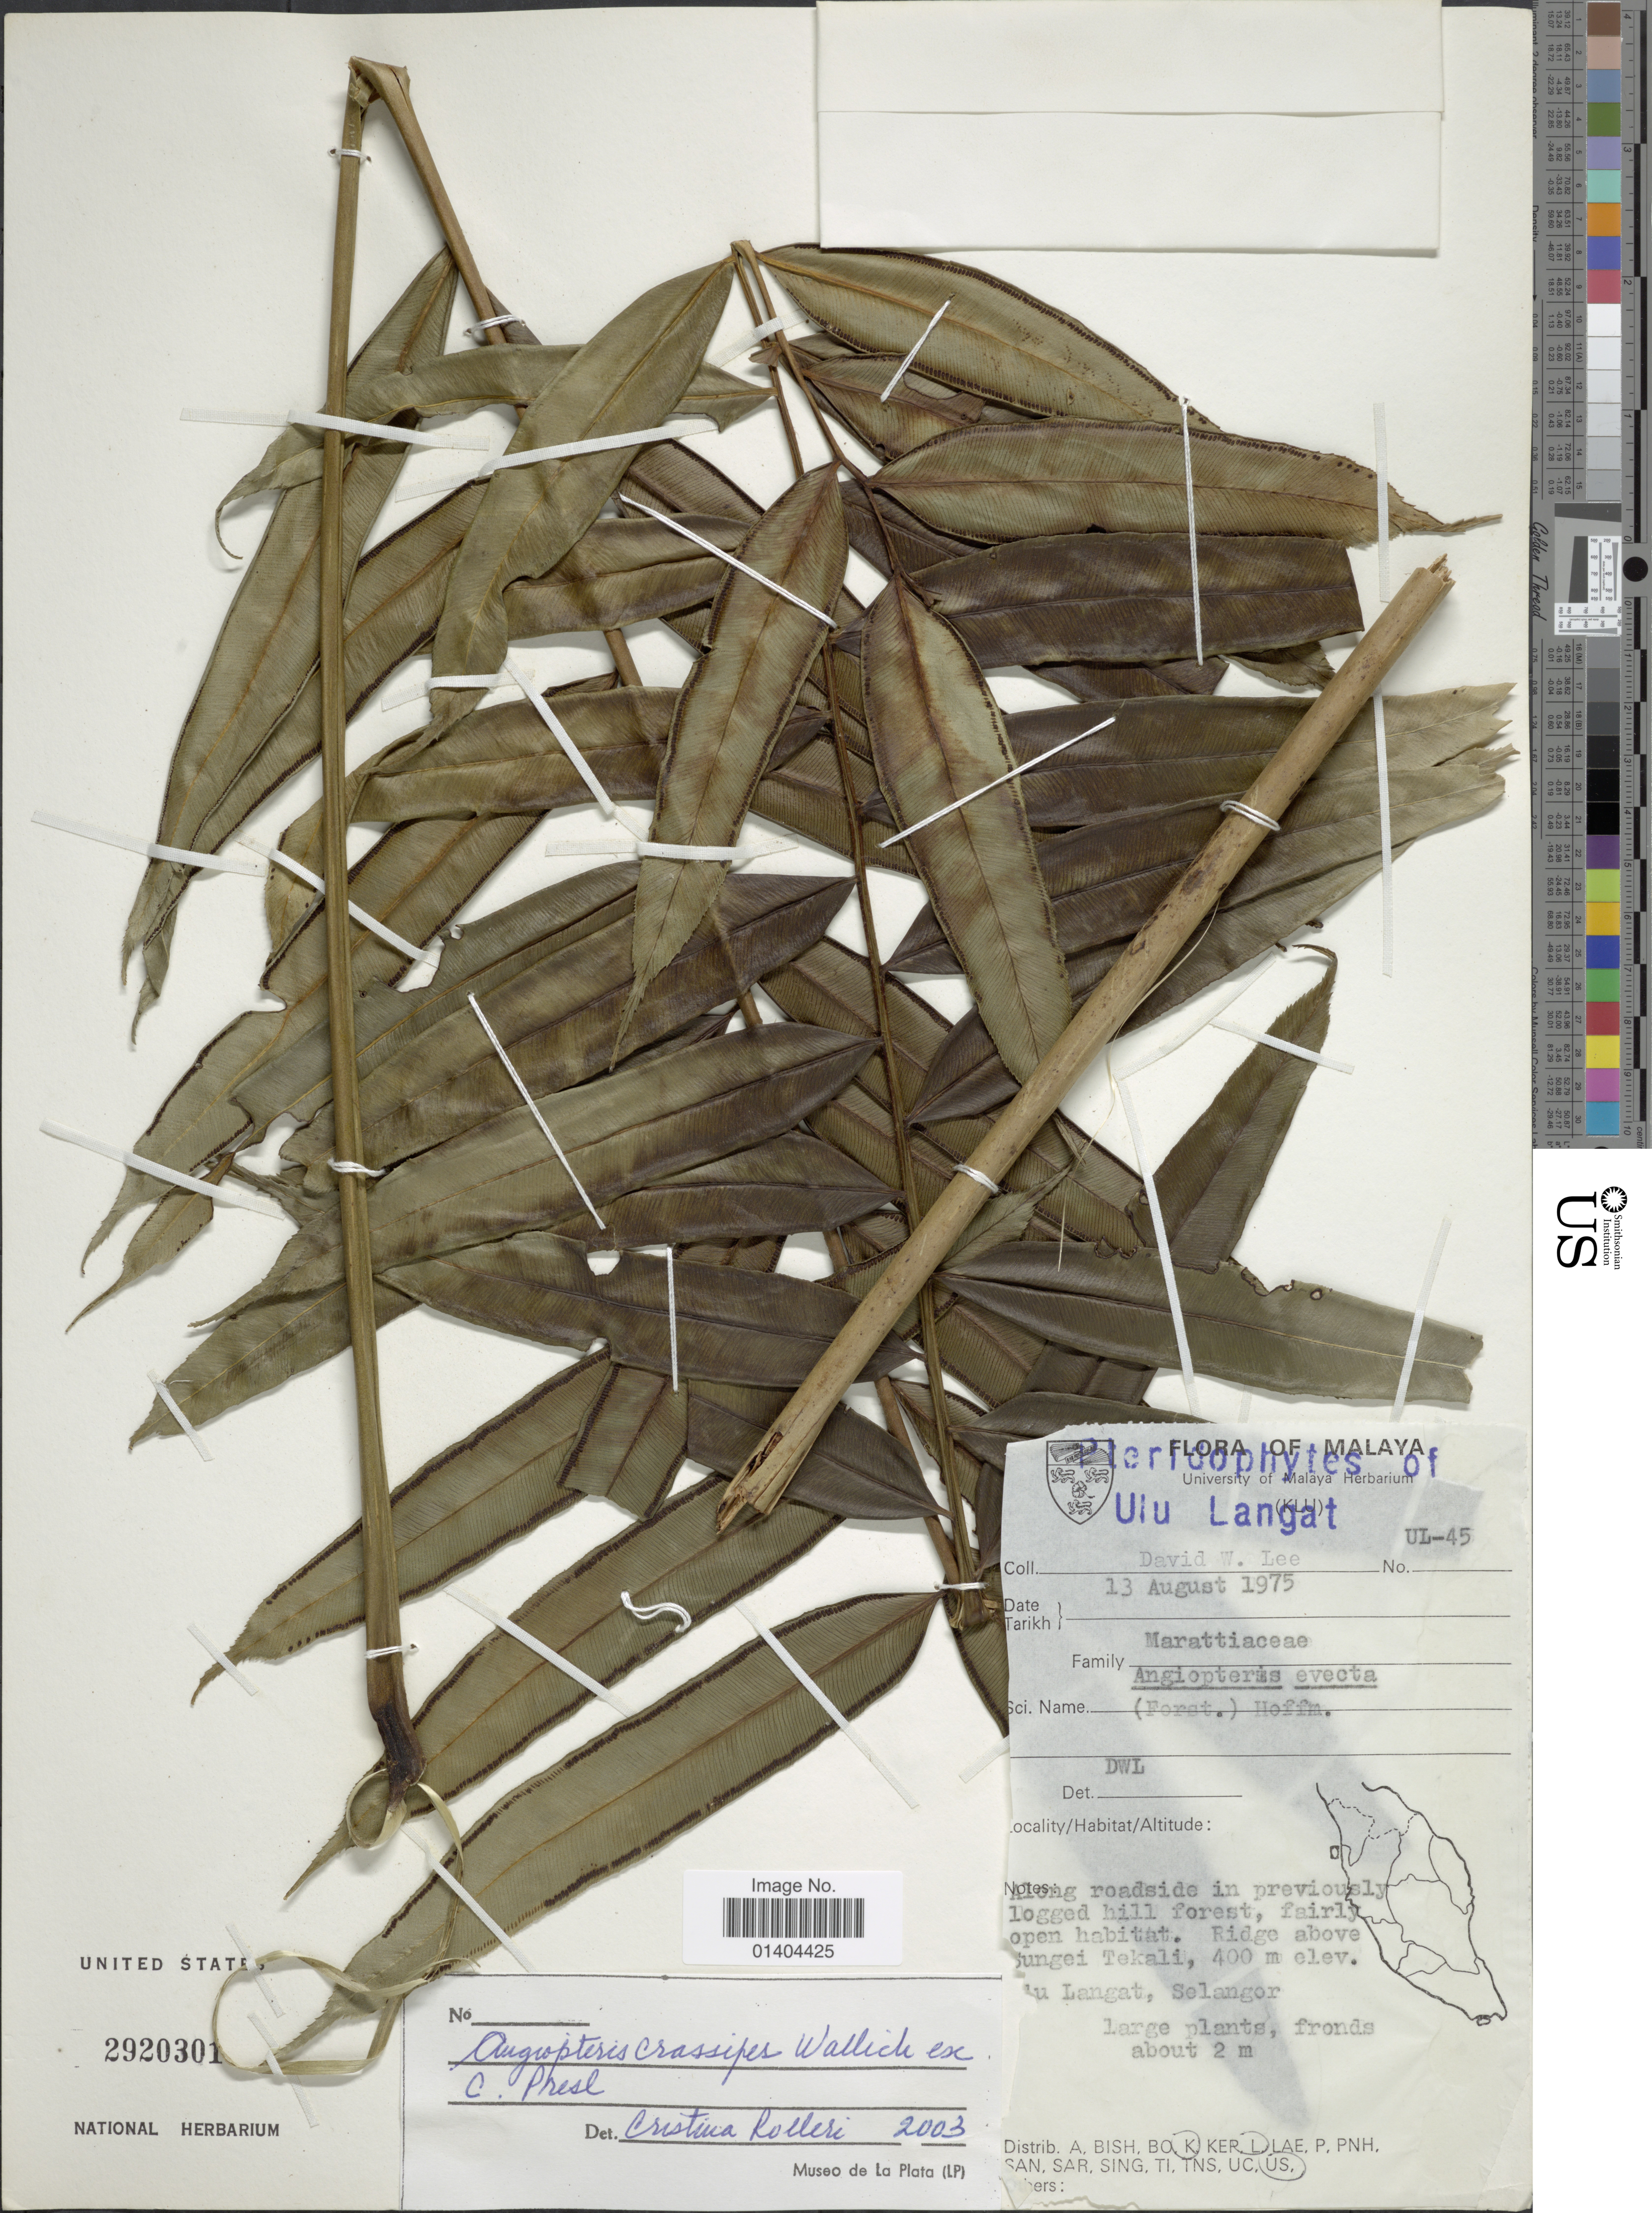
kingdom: Plantae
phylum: Tracheophyta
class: Polypodiopsida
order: Marattiales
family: Marattiaceae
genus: Angiopteris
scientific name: Angiopteris crassipes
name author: Wall. ex C. Presl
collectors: D. Lee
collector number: UL-45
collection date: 1975-08-13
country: Malaysia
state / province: Selangor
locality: Ulu Langat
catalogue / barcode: US 2920301